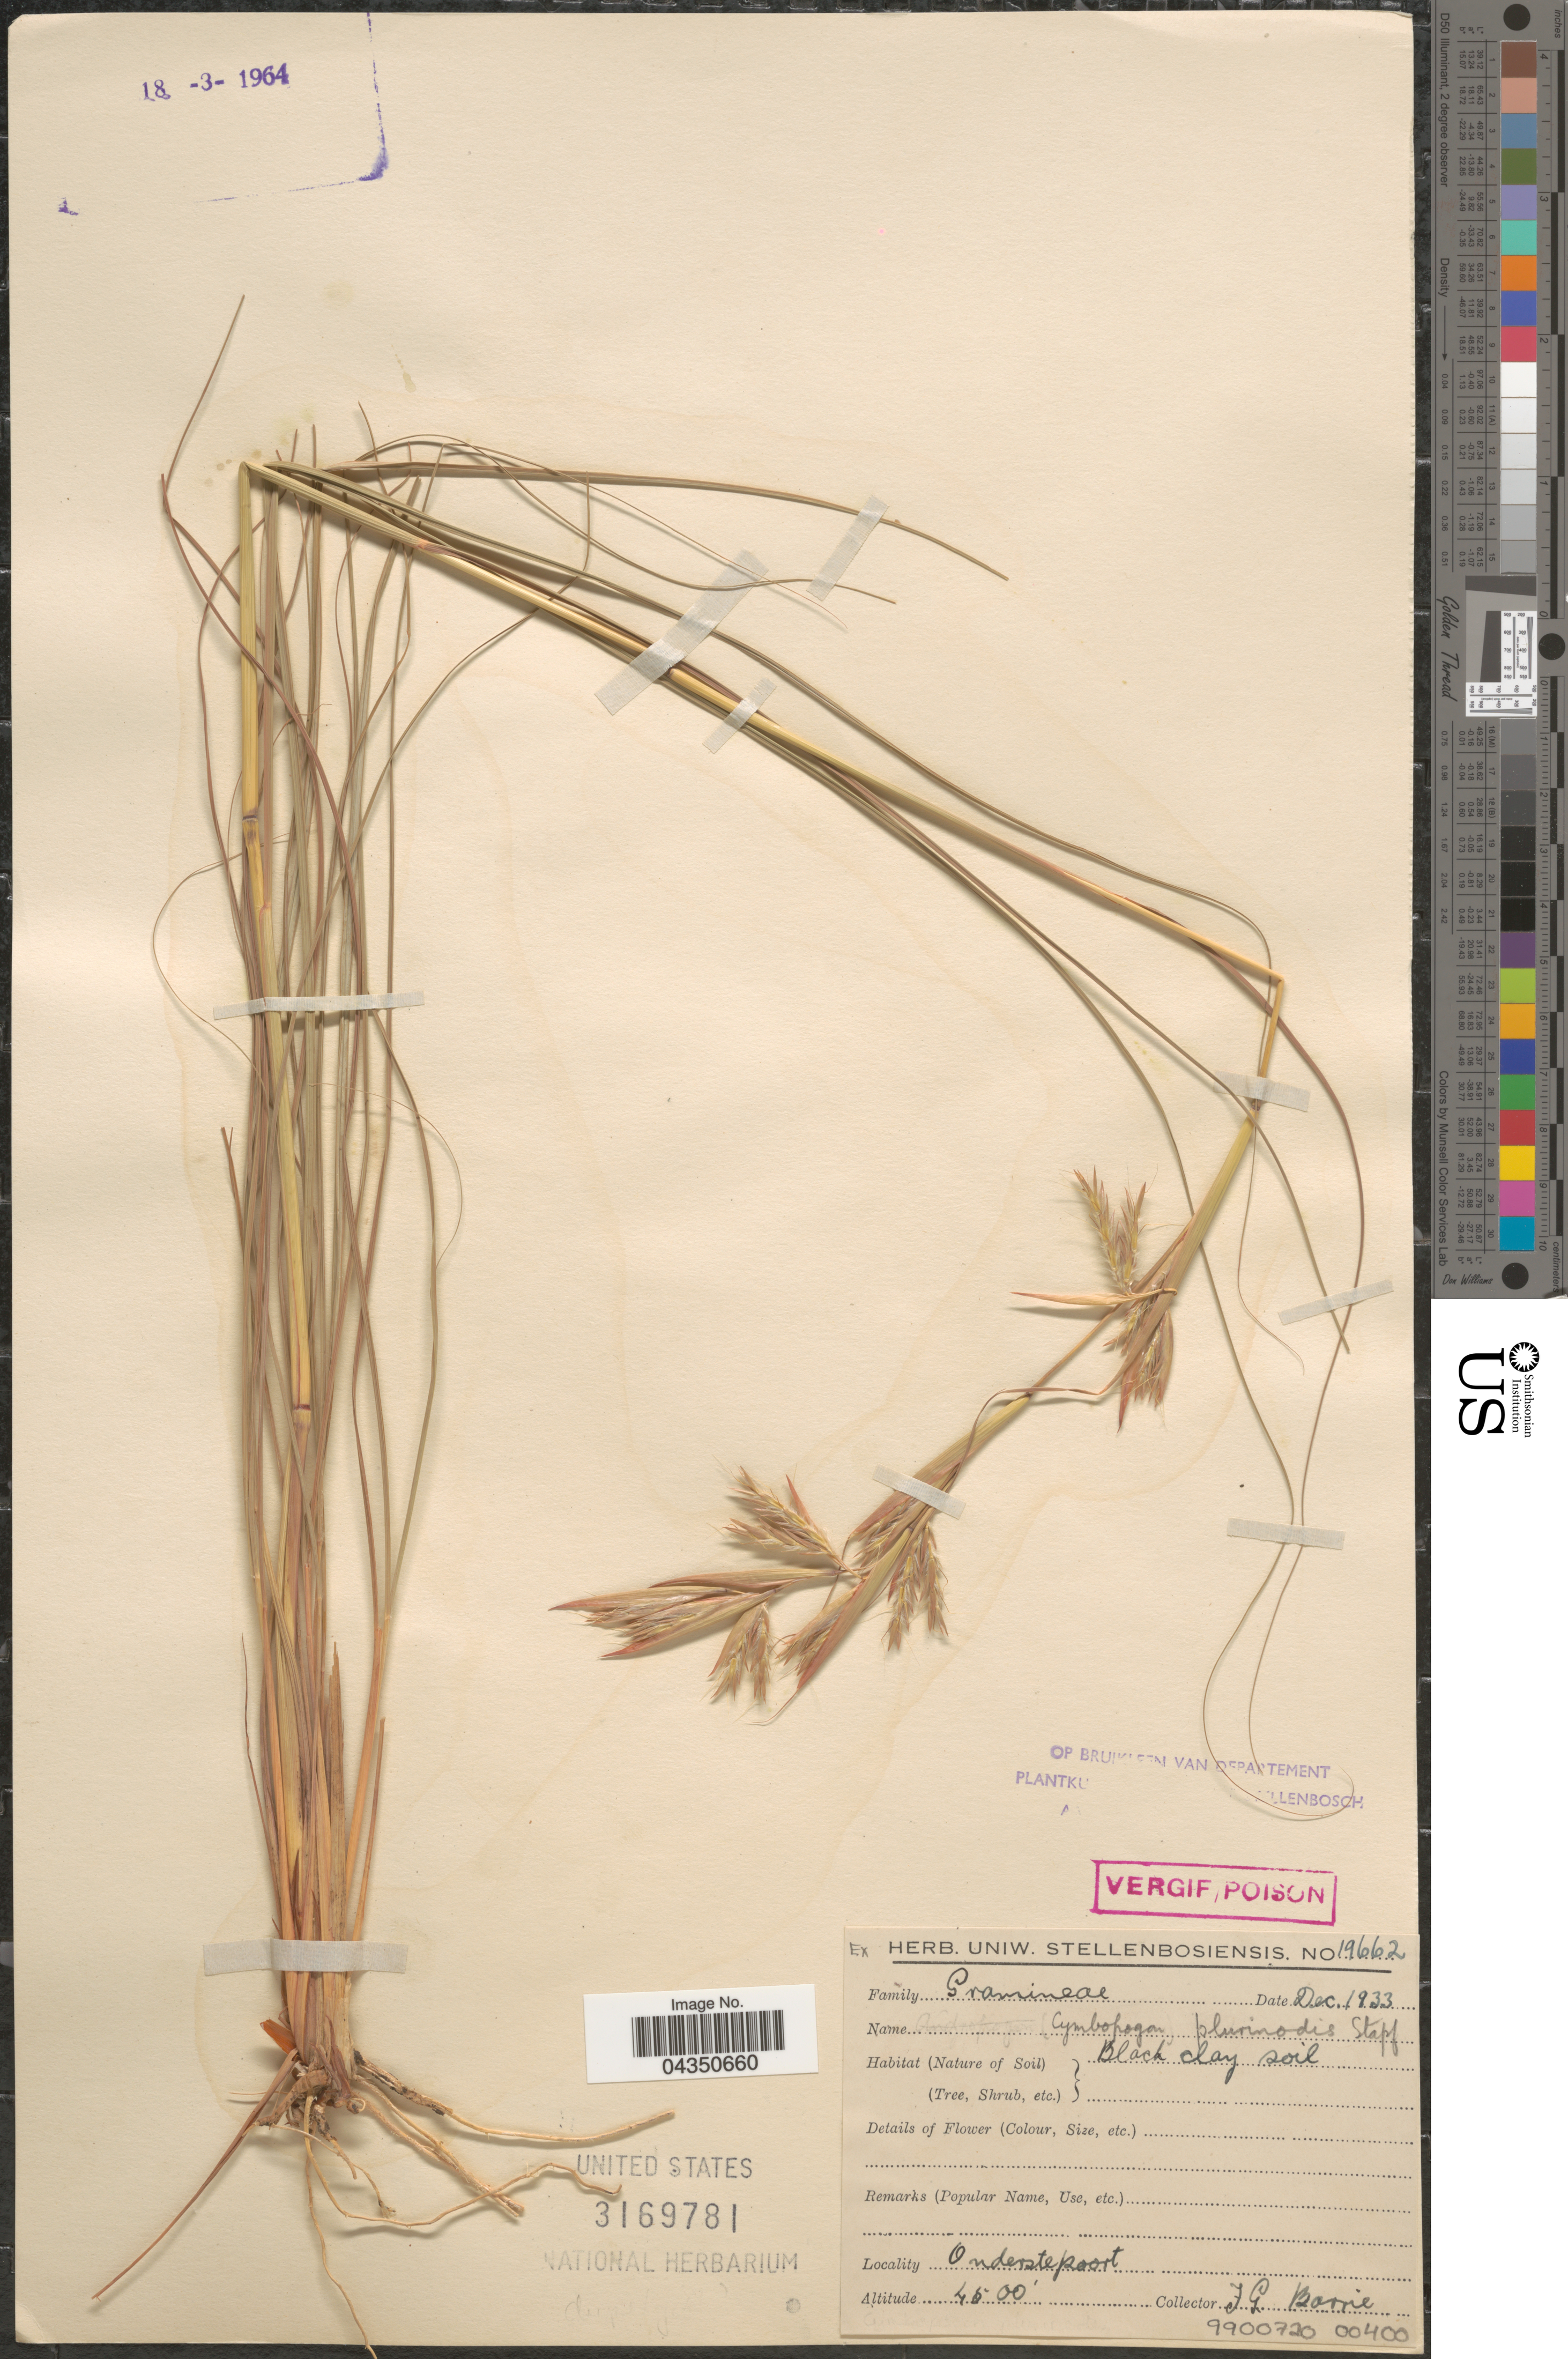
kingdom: Plantae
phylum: Tracheophyta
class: Liliopsida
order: Poales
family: Poaceae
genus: Cymbopogon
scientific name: Cymbopogon pospischillii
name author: (K. Schum.) C.E. Hubb.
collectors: F. Barrie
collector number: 990072000400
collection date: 1933-12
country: South Africa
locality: Onderstepoort.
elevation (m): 1372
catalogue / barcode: US 3169781